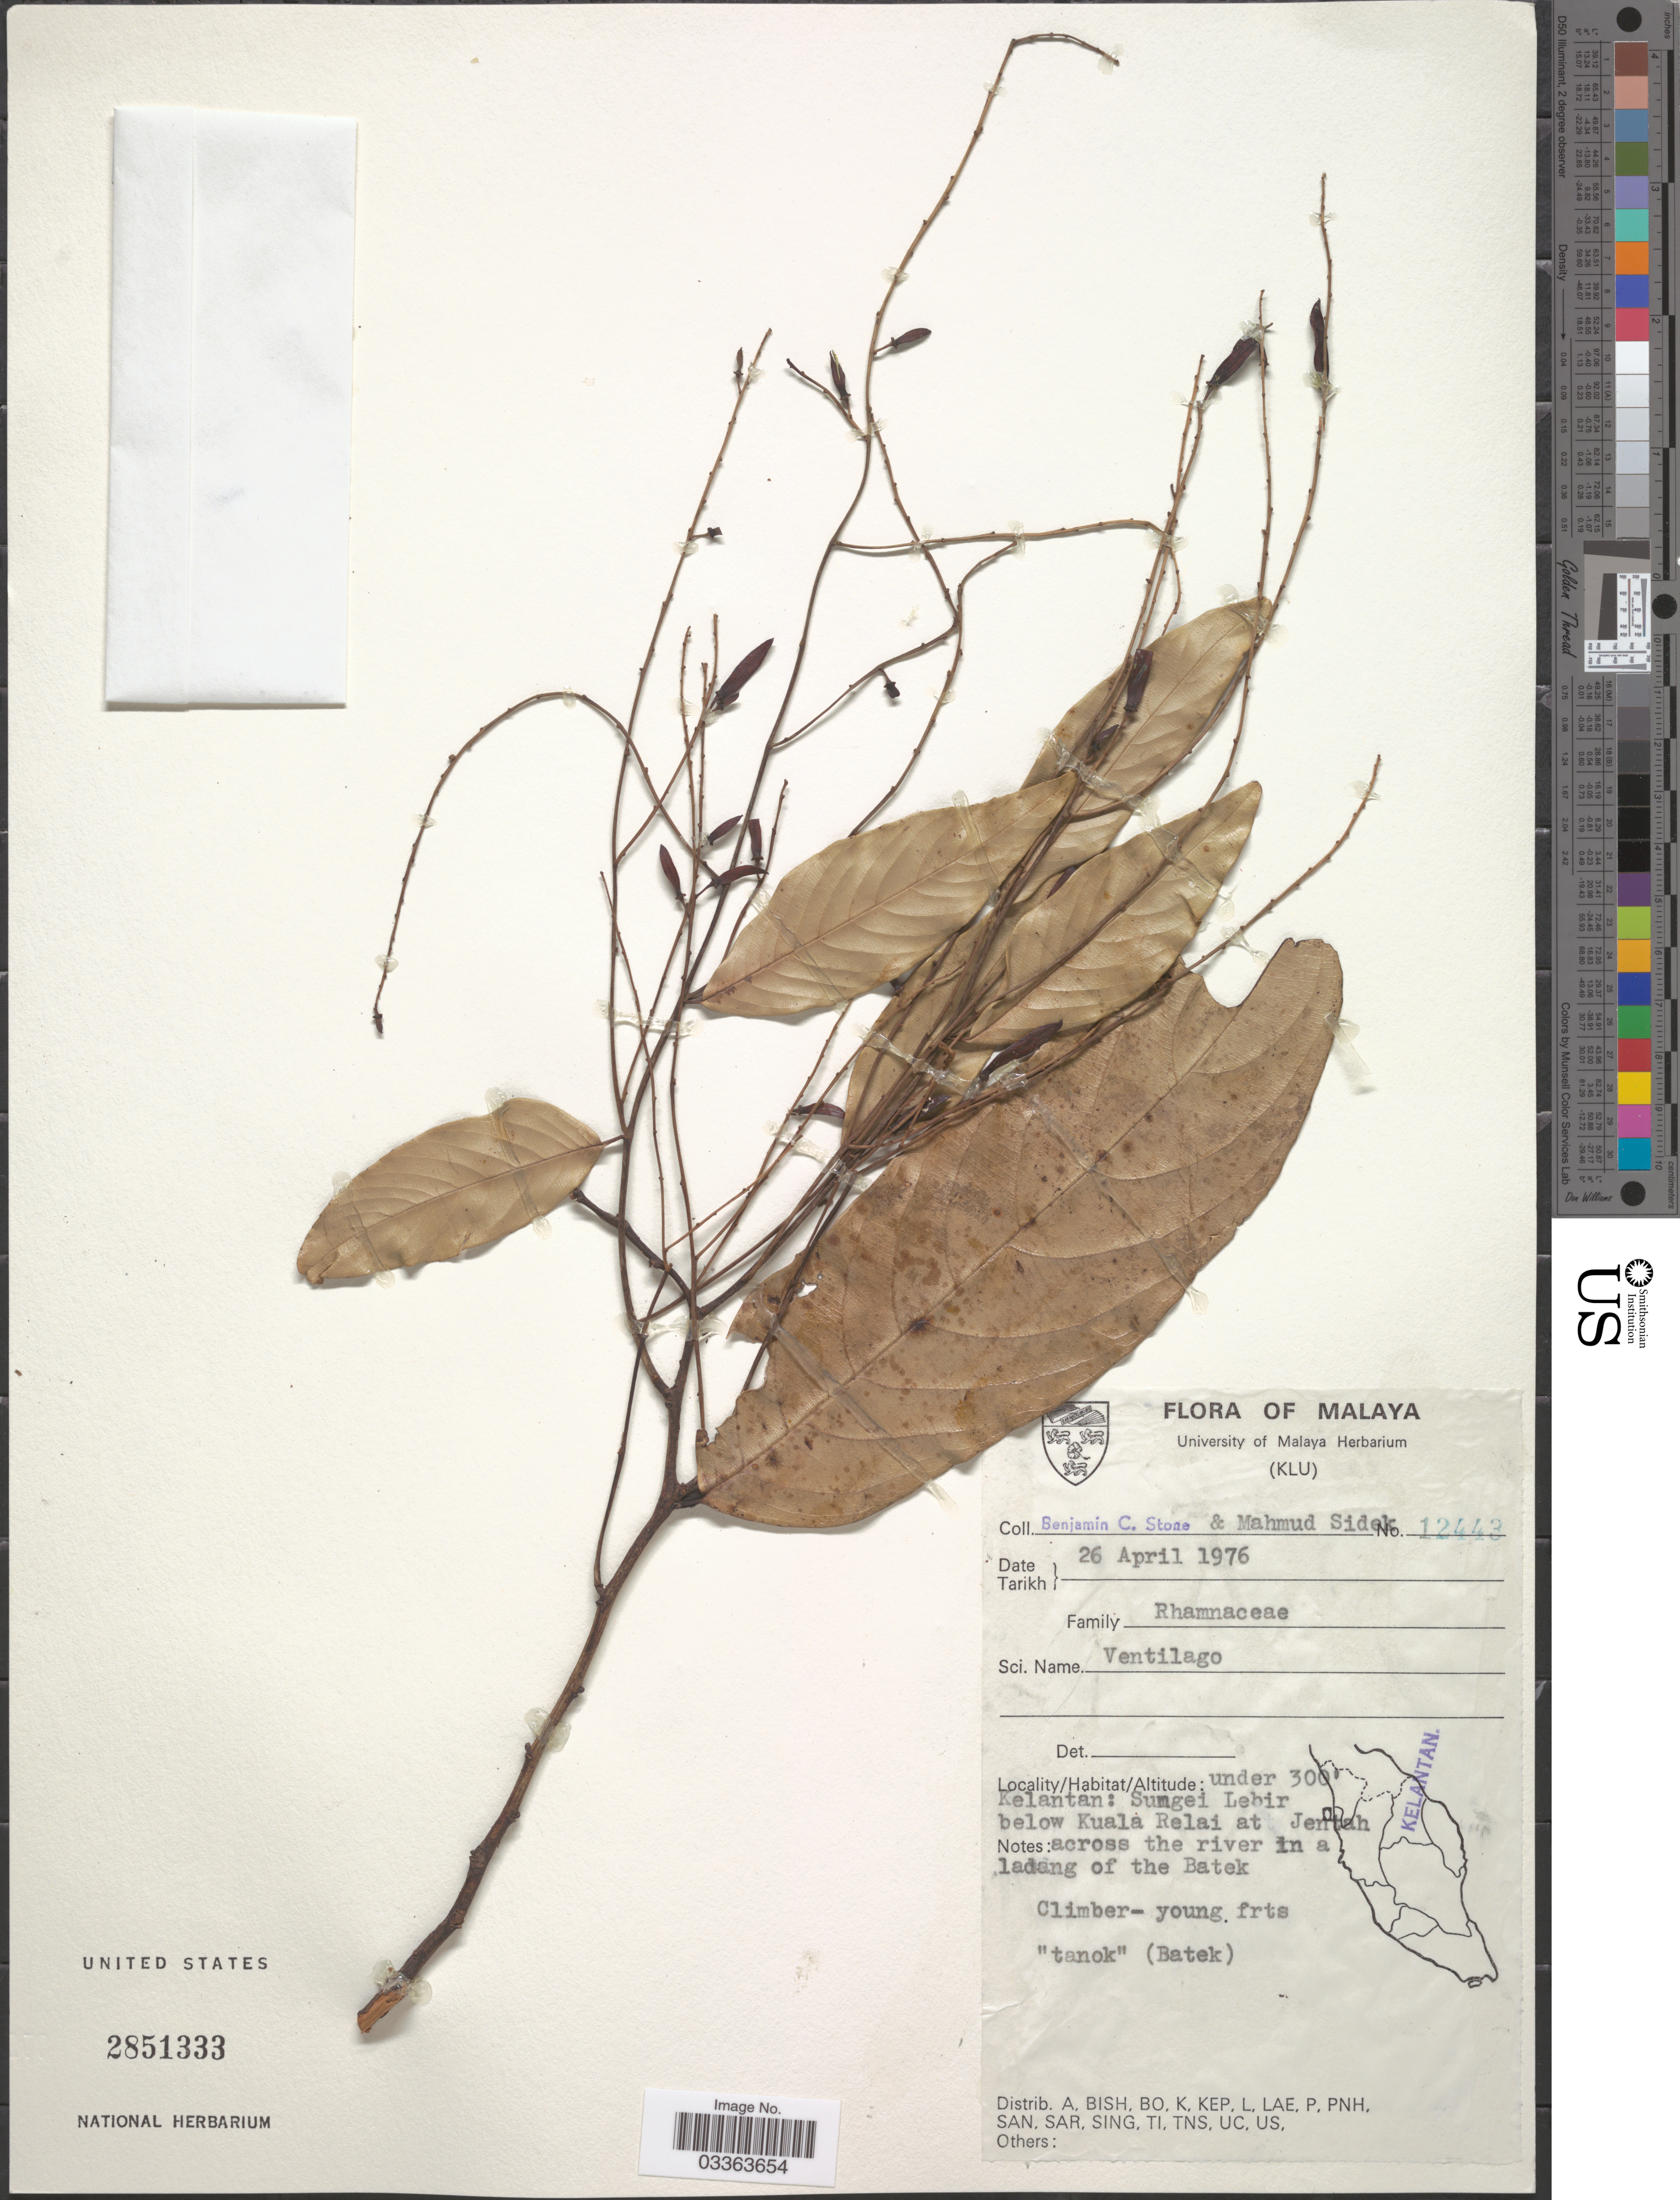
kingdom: Plantae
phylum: Tracheophyta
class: Magnoliopsida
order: Rosales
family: Rhamnaceae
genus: Ventilago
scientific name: Ventilago sp.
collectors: B. C. Stone & M. Sidek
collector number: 12443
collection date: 1976-04-26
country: Malaysia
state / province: Kelantan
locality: Malaya. Sumgei Lebir below Kuala Relai at Jentah across the river in a ladang of the Batek.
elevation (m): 91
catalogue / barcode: US 2851333